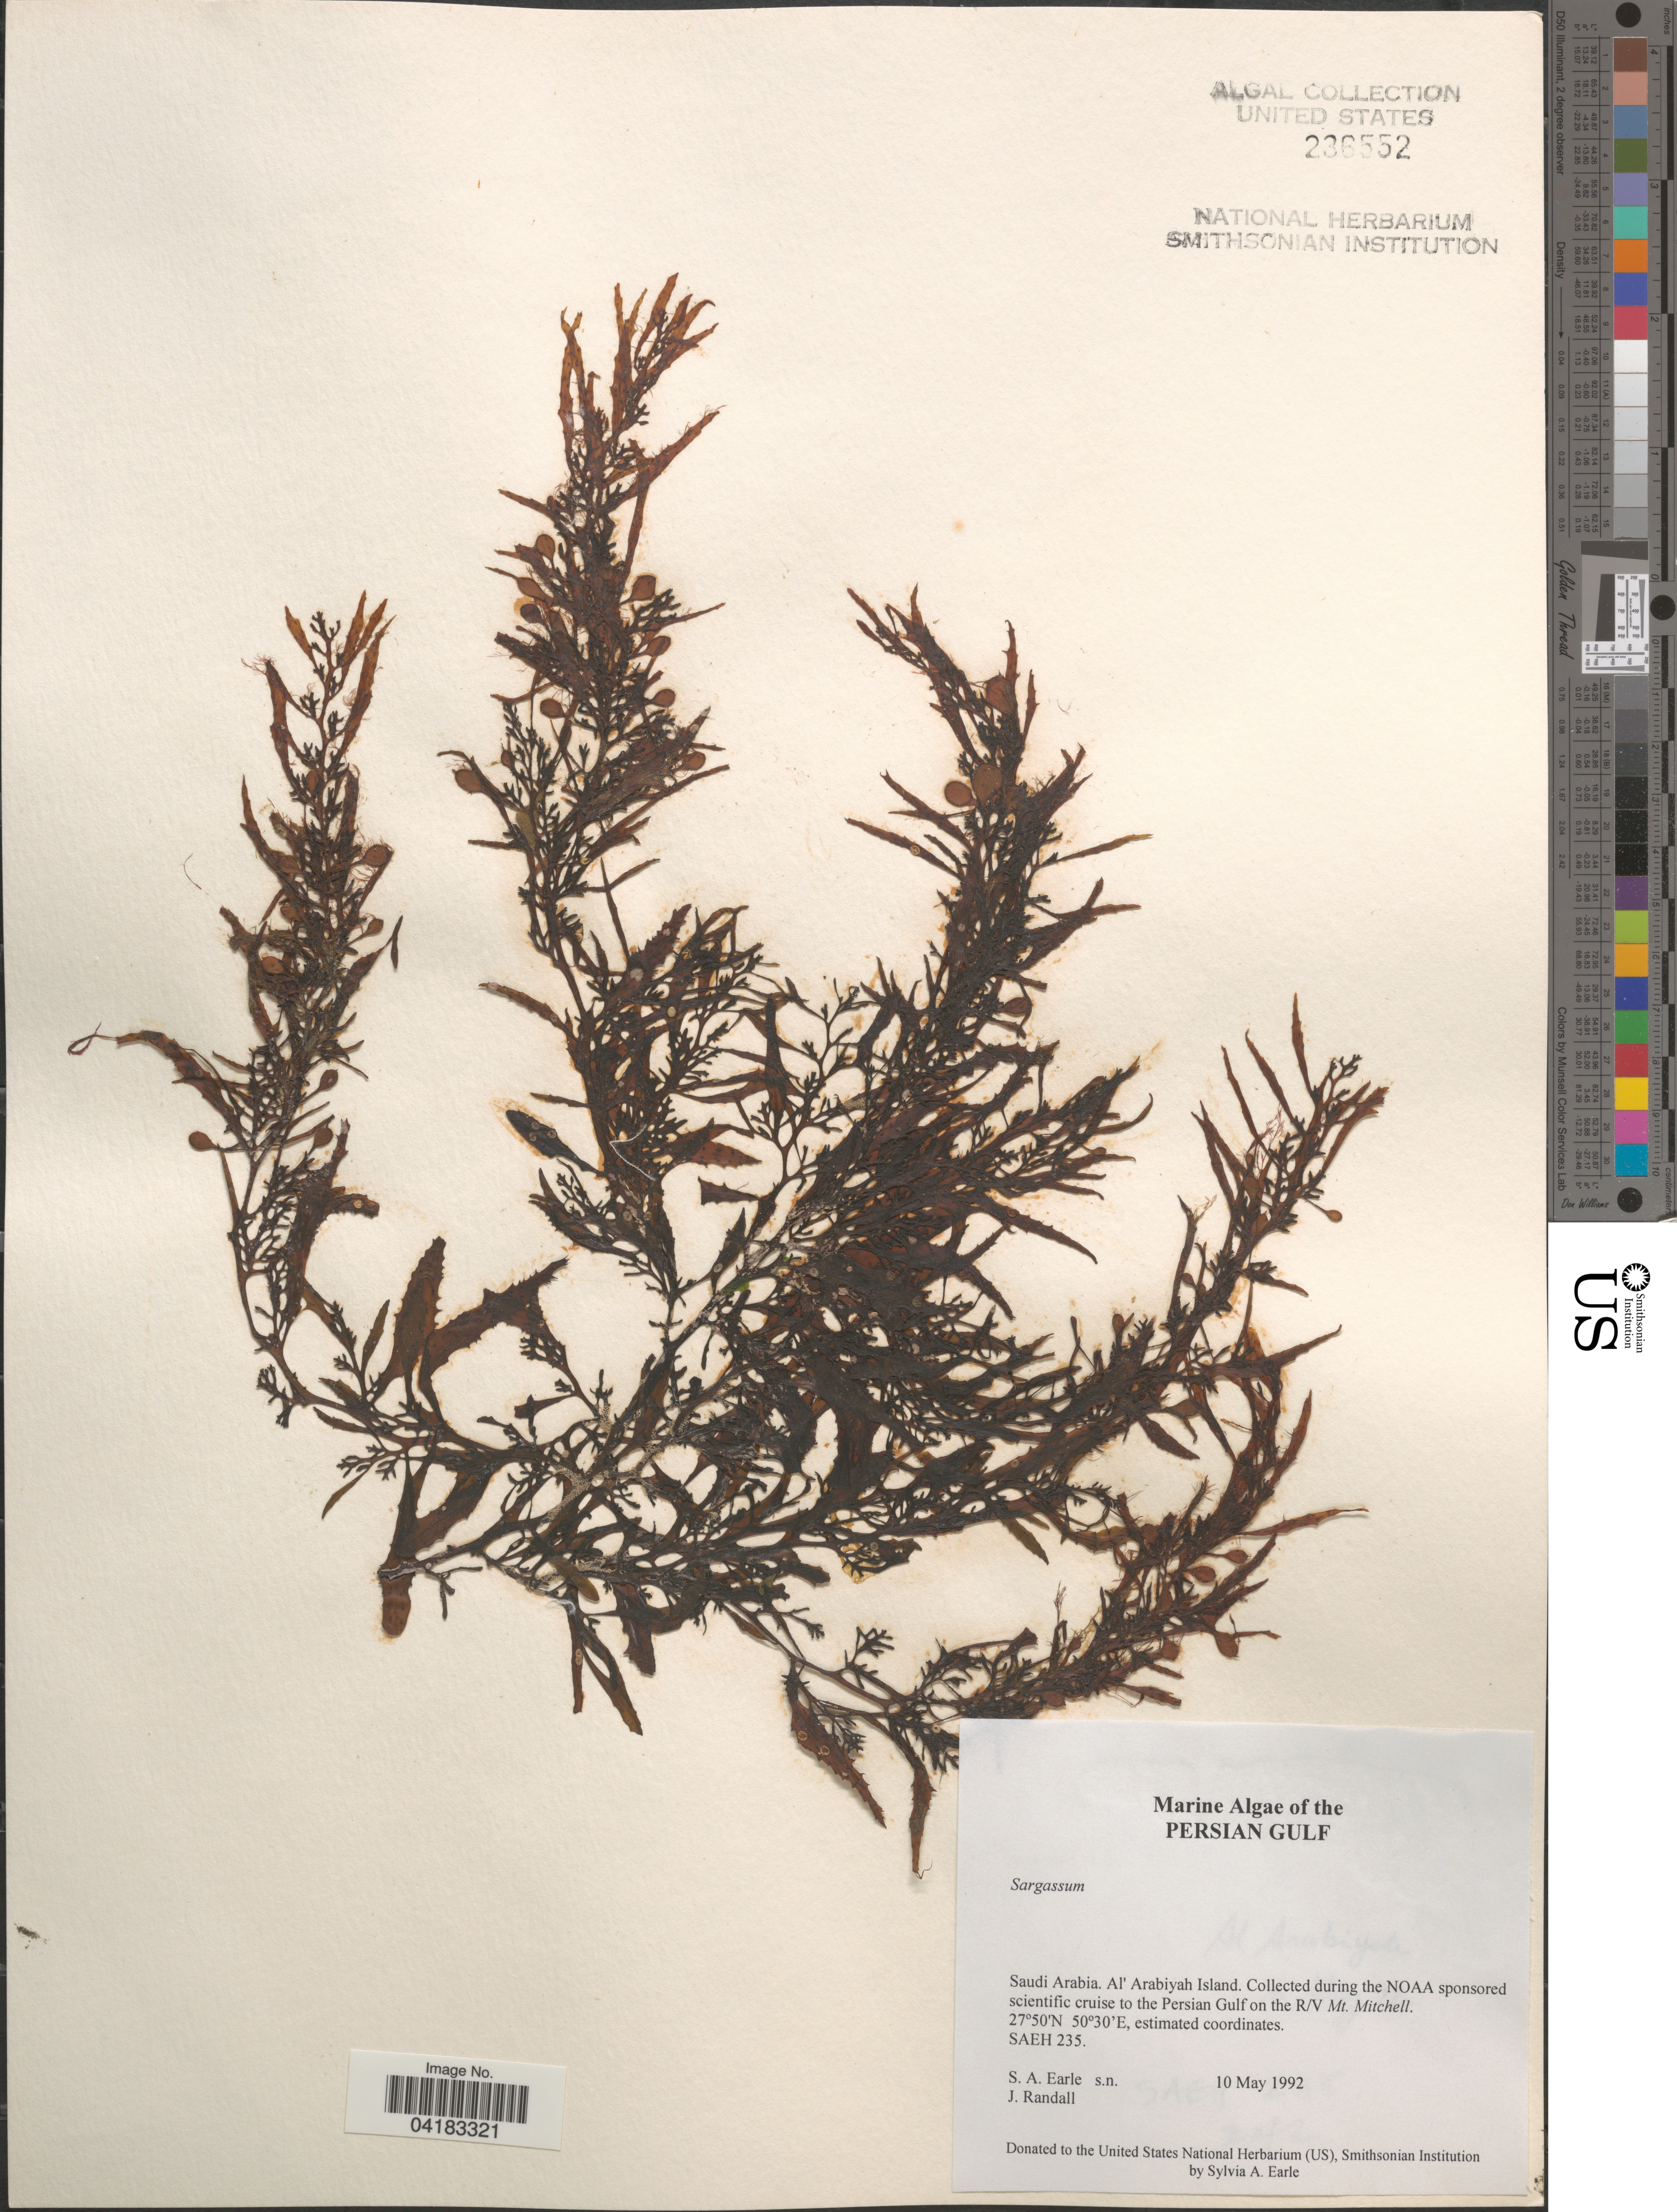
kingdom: Chromista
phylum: Ochrophyta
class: Phaeophyceae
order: Fucales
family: Sargassaceae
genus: Sargassum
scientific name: Sargassum sp.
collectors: S. A. Earle & J. Randall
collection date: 1992-05-10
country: Saudi Arabia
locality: Persian Gulf. Al' Arabiyah Island. Collected during the NOAA sponsored scientific cruise to the Persian Gulf on the R/V Mt. Mitchell. SAEH 235.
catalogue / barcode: US 236552